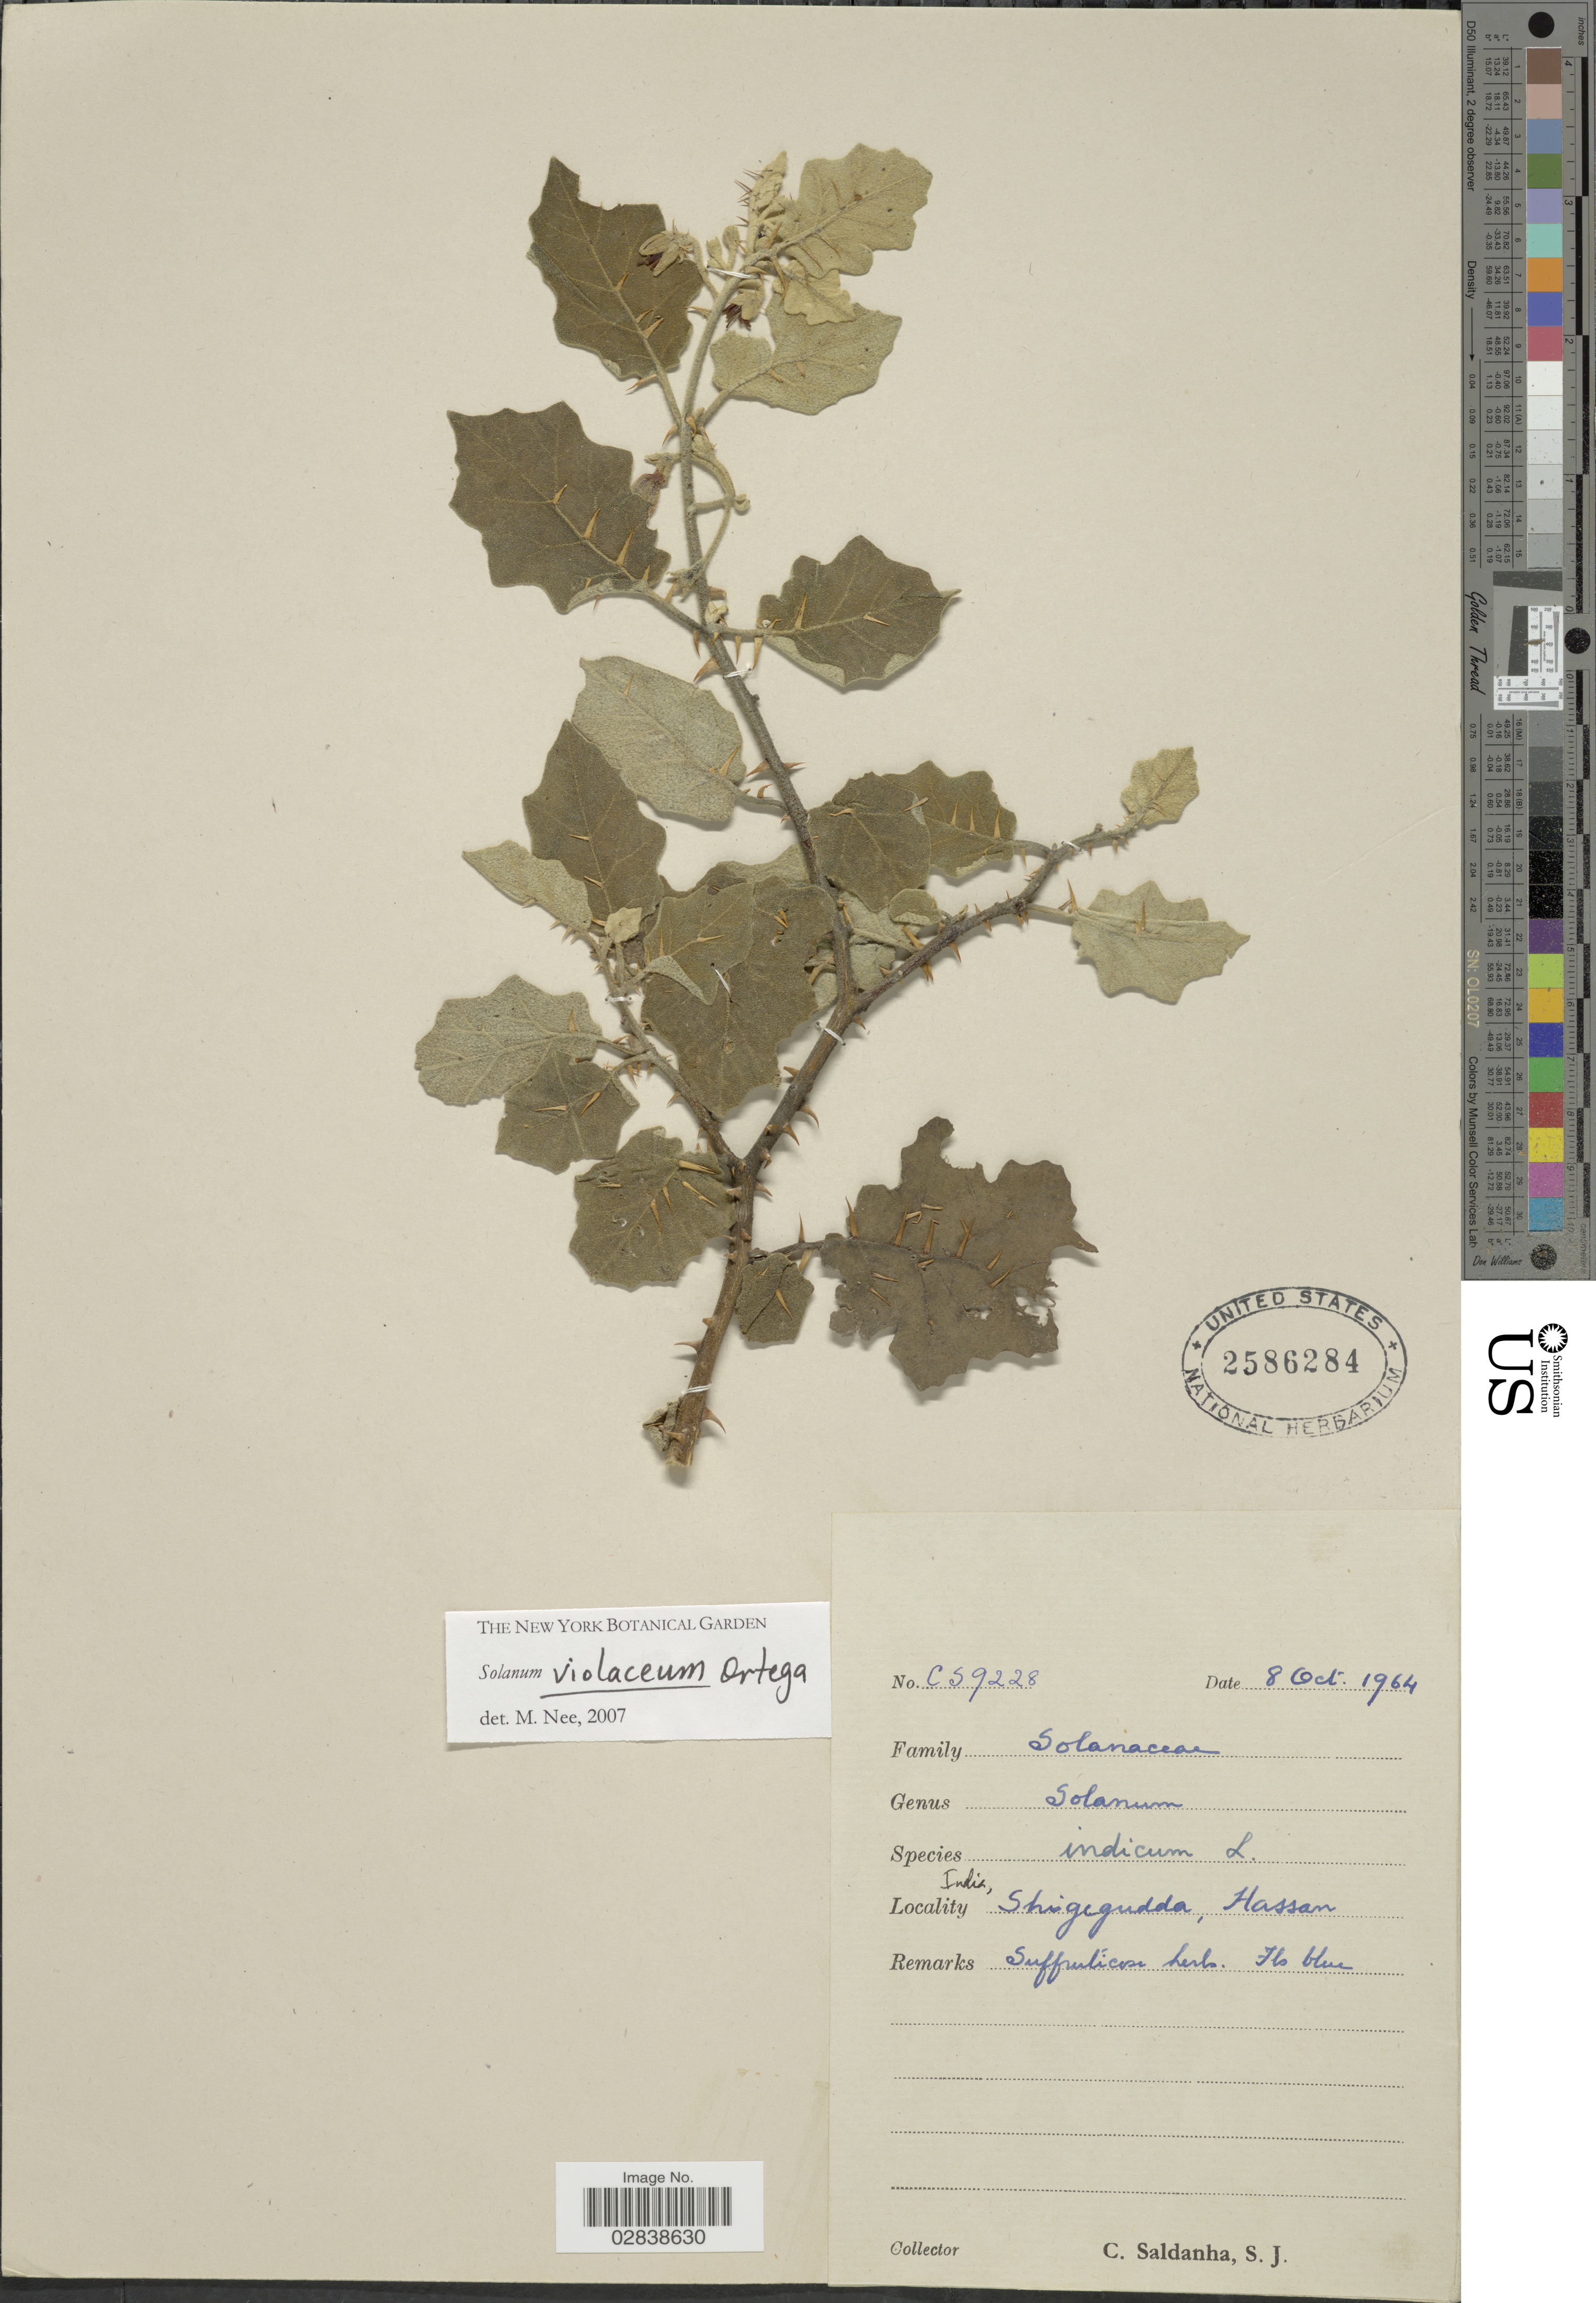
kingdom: Plantae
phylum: Tracheophyta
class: Magnoliopsida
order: Solanales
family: Solanaceae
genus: Solanum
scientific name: Solanum violaceum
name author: Ortega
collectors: C. Saldanha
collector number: CS9228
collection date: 1964-10-08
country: India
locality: Shigegudda, Hassan.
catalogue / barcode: US 2586284